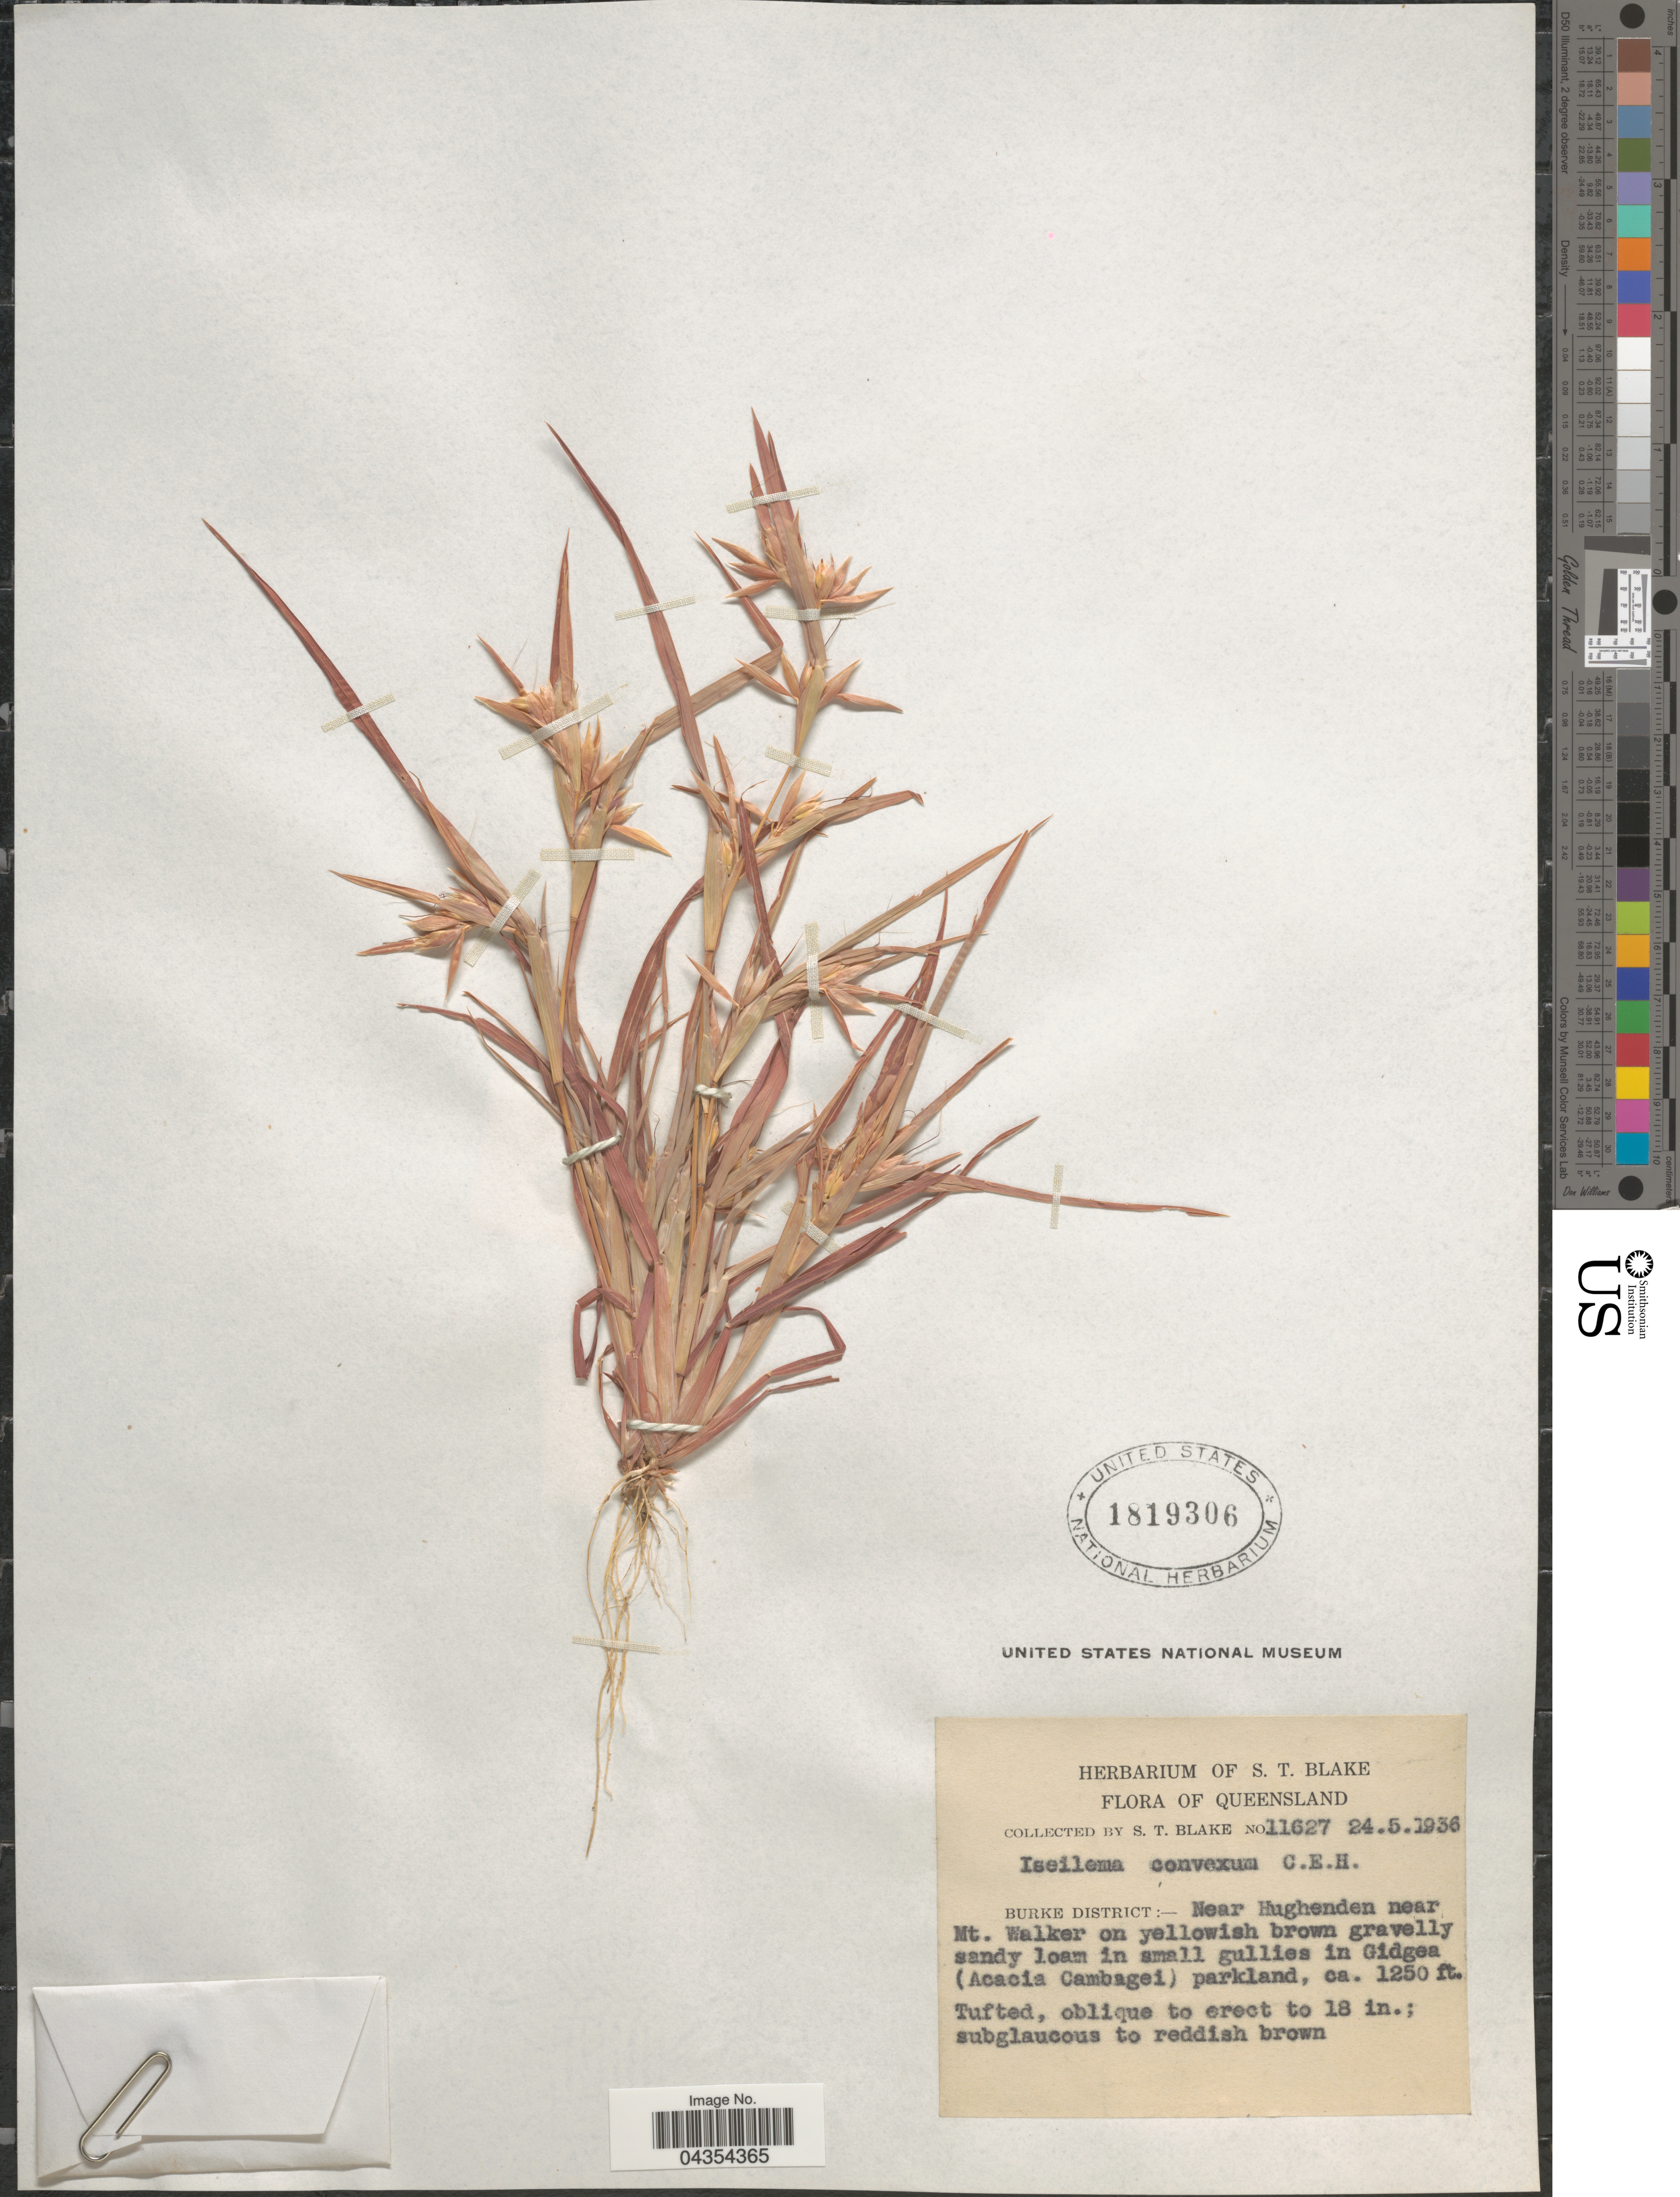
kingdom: Plantae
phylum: Tracheophyta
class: Liliopsida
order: Poales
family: Poaceae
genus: Iseilema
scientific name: Iseilema convexum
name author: C. E. Hubb.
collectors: S. T. Blake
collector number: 11627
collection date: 1936-05-24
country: Australia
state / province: Queensland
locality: Burke District:- Near Hughenden near Mt. Walker on yellowish brown gravelly sandy loam in small gullies in Gidgea (Acacia Cambagei) parkland.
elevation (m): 381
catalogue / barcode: US 1819306